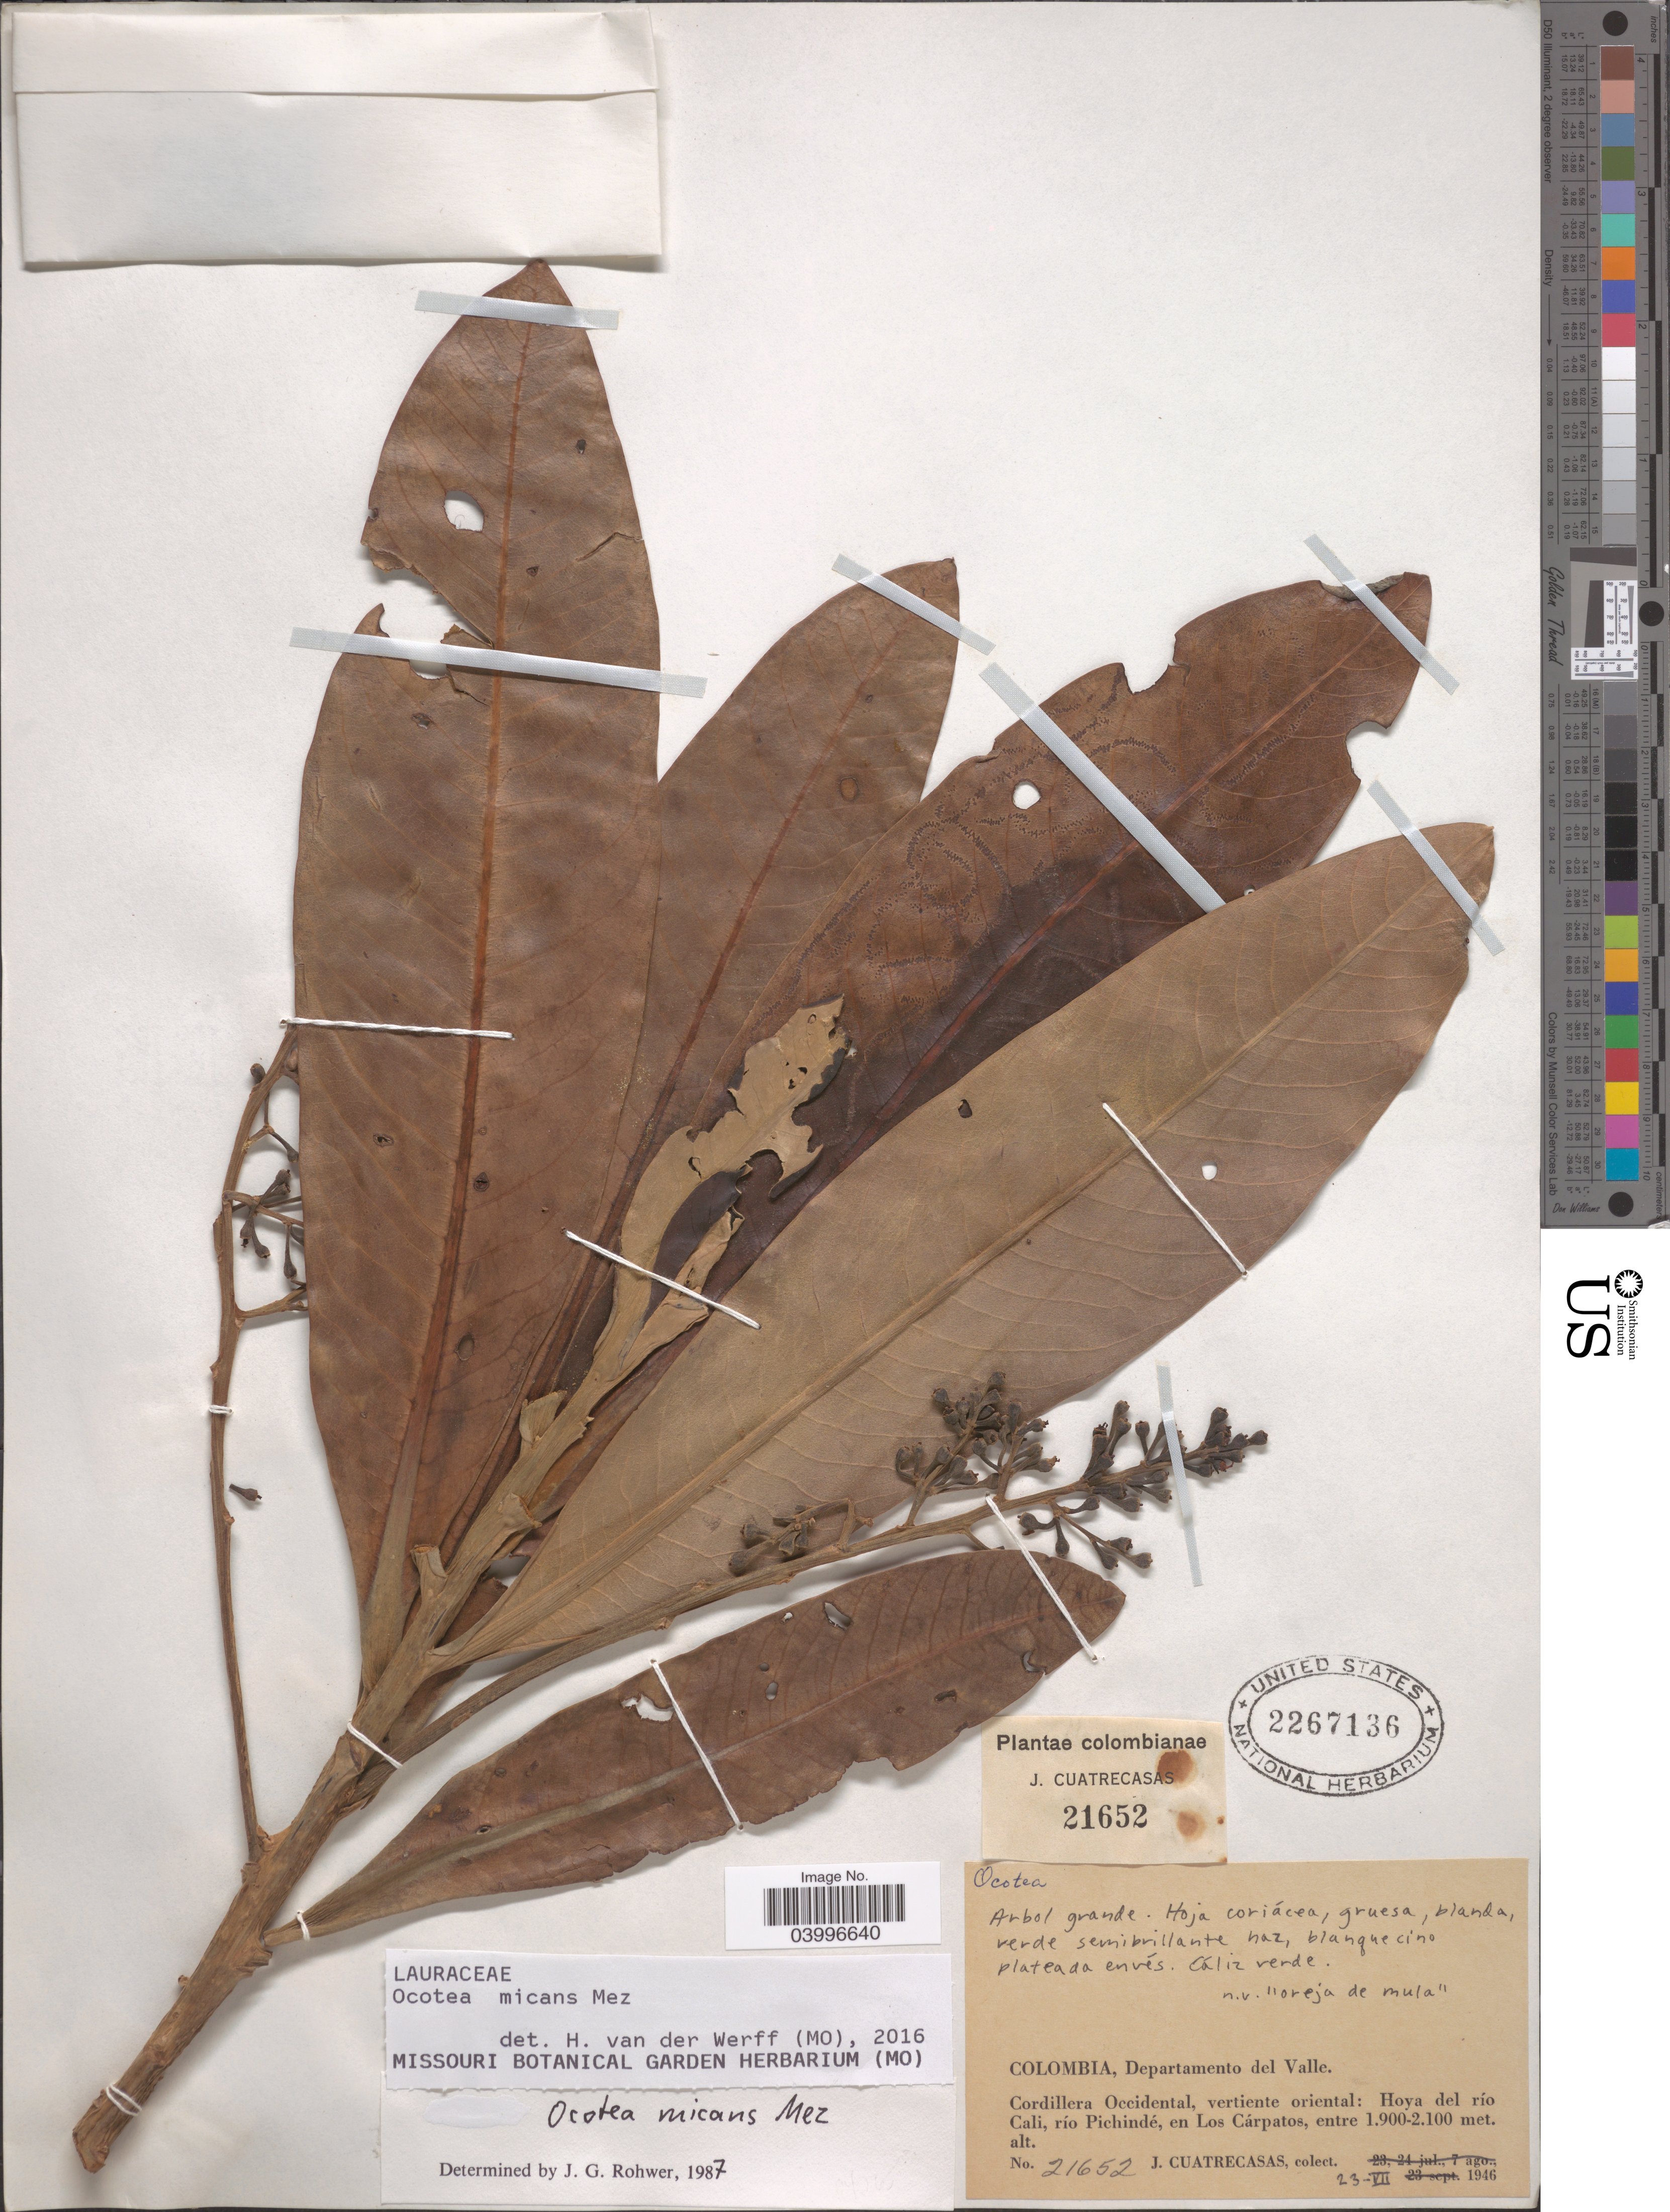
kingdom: Plantae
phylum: Tracheophyta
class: Magnoliopsida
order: Laurales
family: Lauraceae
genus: Andea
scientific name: Andea micans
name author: (Mez) van der Werff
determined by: Dorr, L. J., (BOT), Smithsonian Institution - National Museum of Natural History (UNITED STATES)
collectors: J. Cuatrecasas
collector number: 21652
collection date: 1946-07-23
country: Colombia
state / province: Valle del Cauca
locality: Departamento del Valle. Cordillera Occidental, vertiente oriental: Hoya del río Cali, río Pichindé, en Los Cárpatos.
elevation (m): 1900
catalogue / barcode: US 2267136